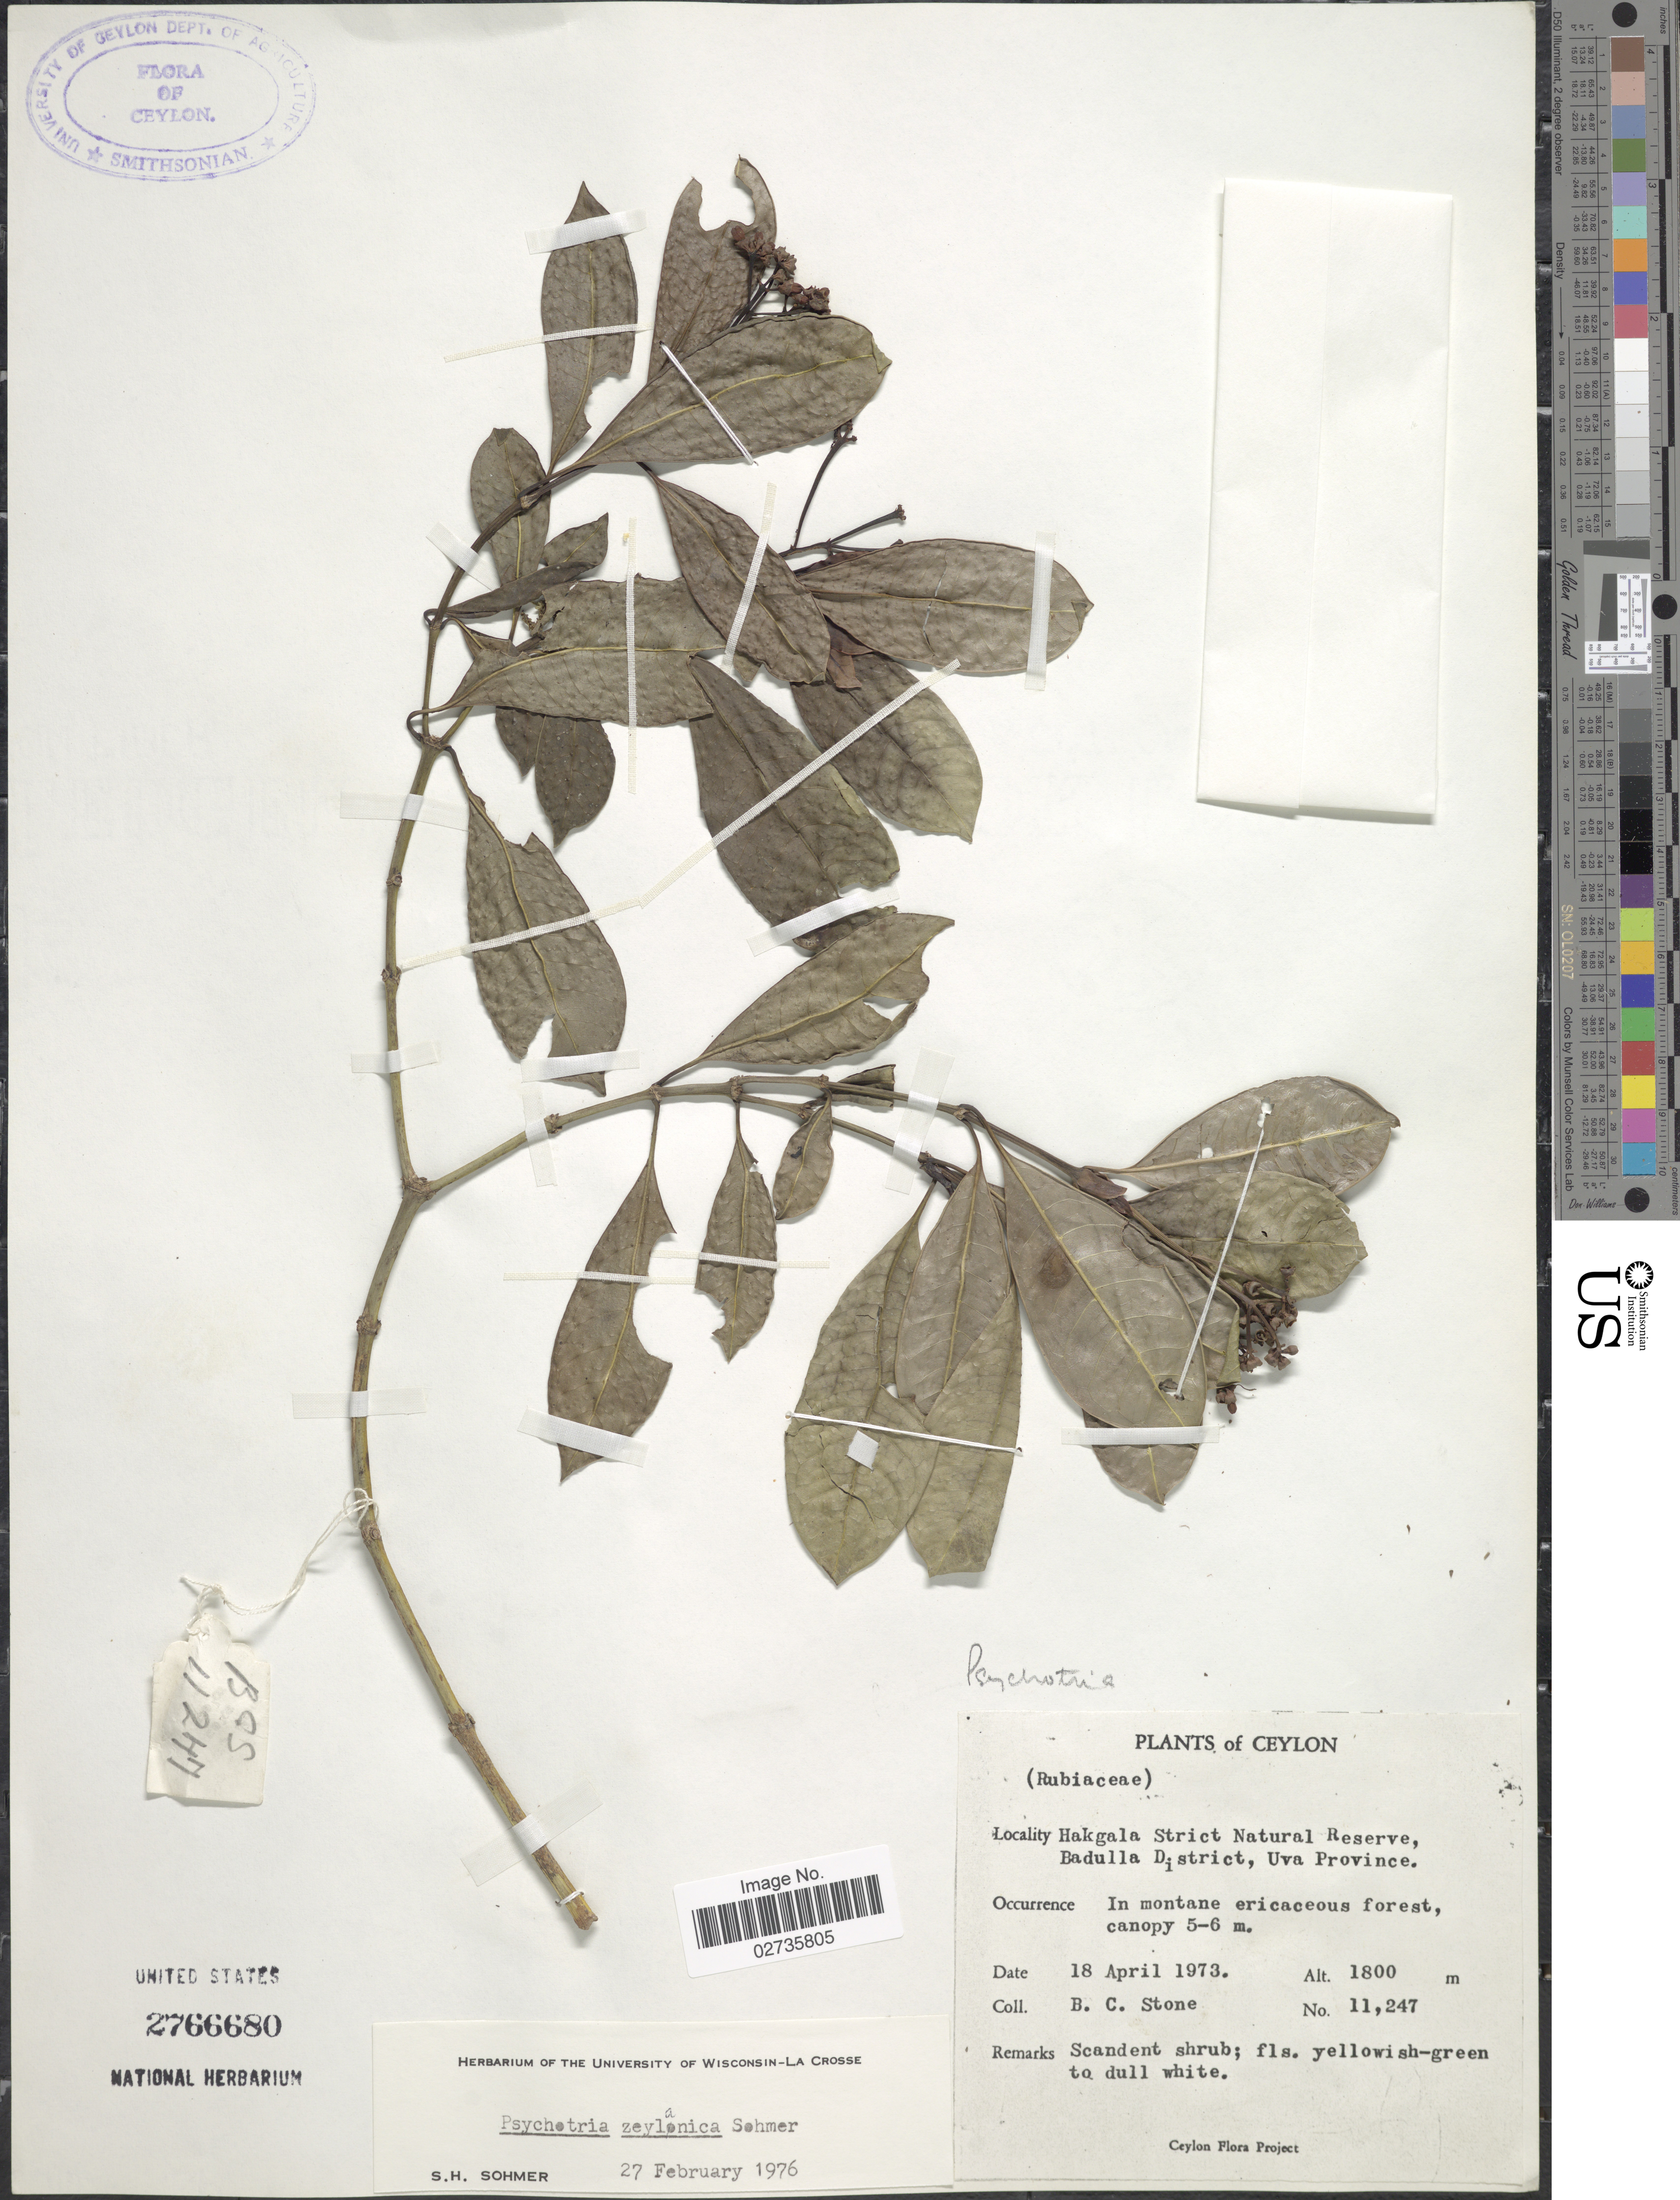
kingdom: Plantae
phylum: Tracheophyta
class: Magnoliopsida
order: Gentianales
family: Rubiaceae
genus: Psychotria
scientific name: Psychotria zeylanica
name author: Sohmer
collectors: B. C. Stone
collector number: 11247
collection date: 1973-04-18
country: Sri Lanka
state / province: Uva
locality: Ceylon, Hakgala Strict Natural Reserve, Badulla District, In montane ericaceous forest, canopy 5-6 m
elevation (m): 1800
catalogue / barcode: US 2766680